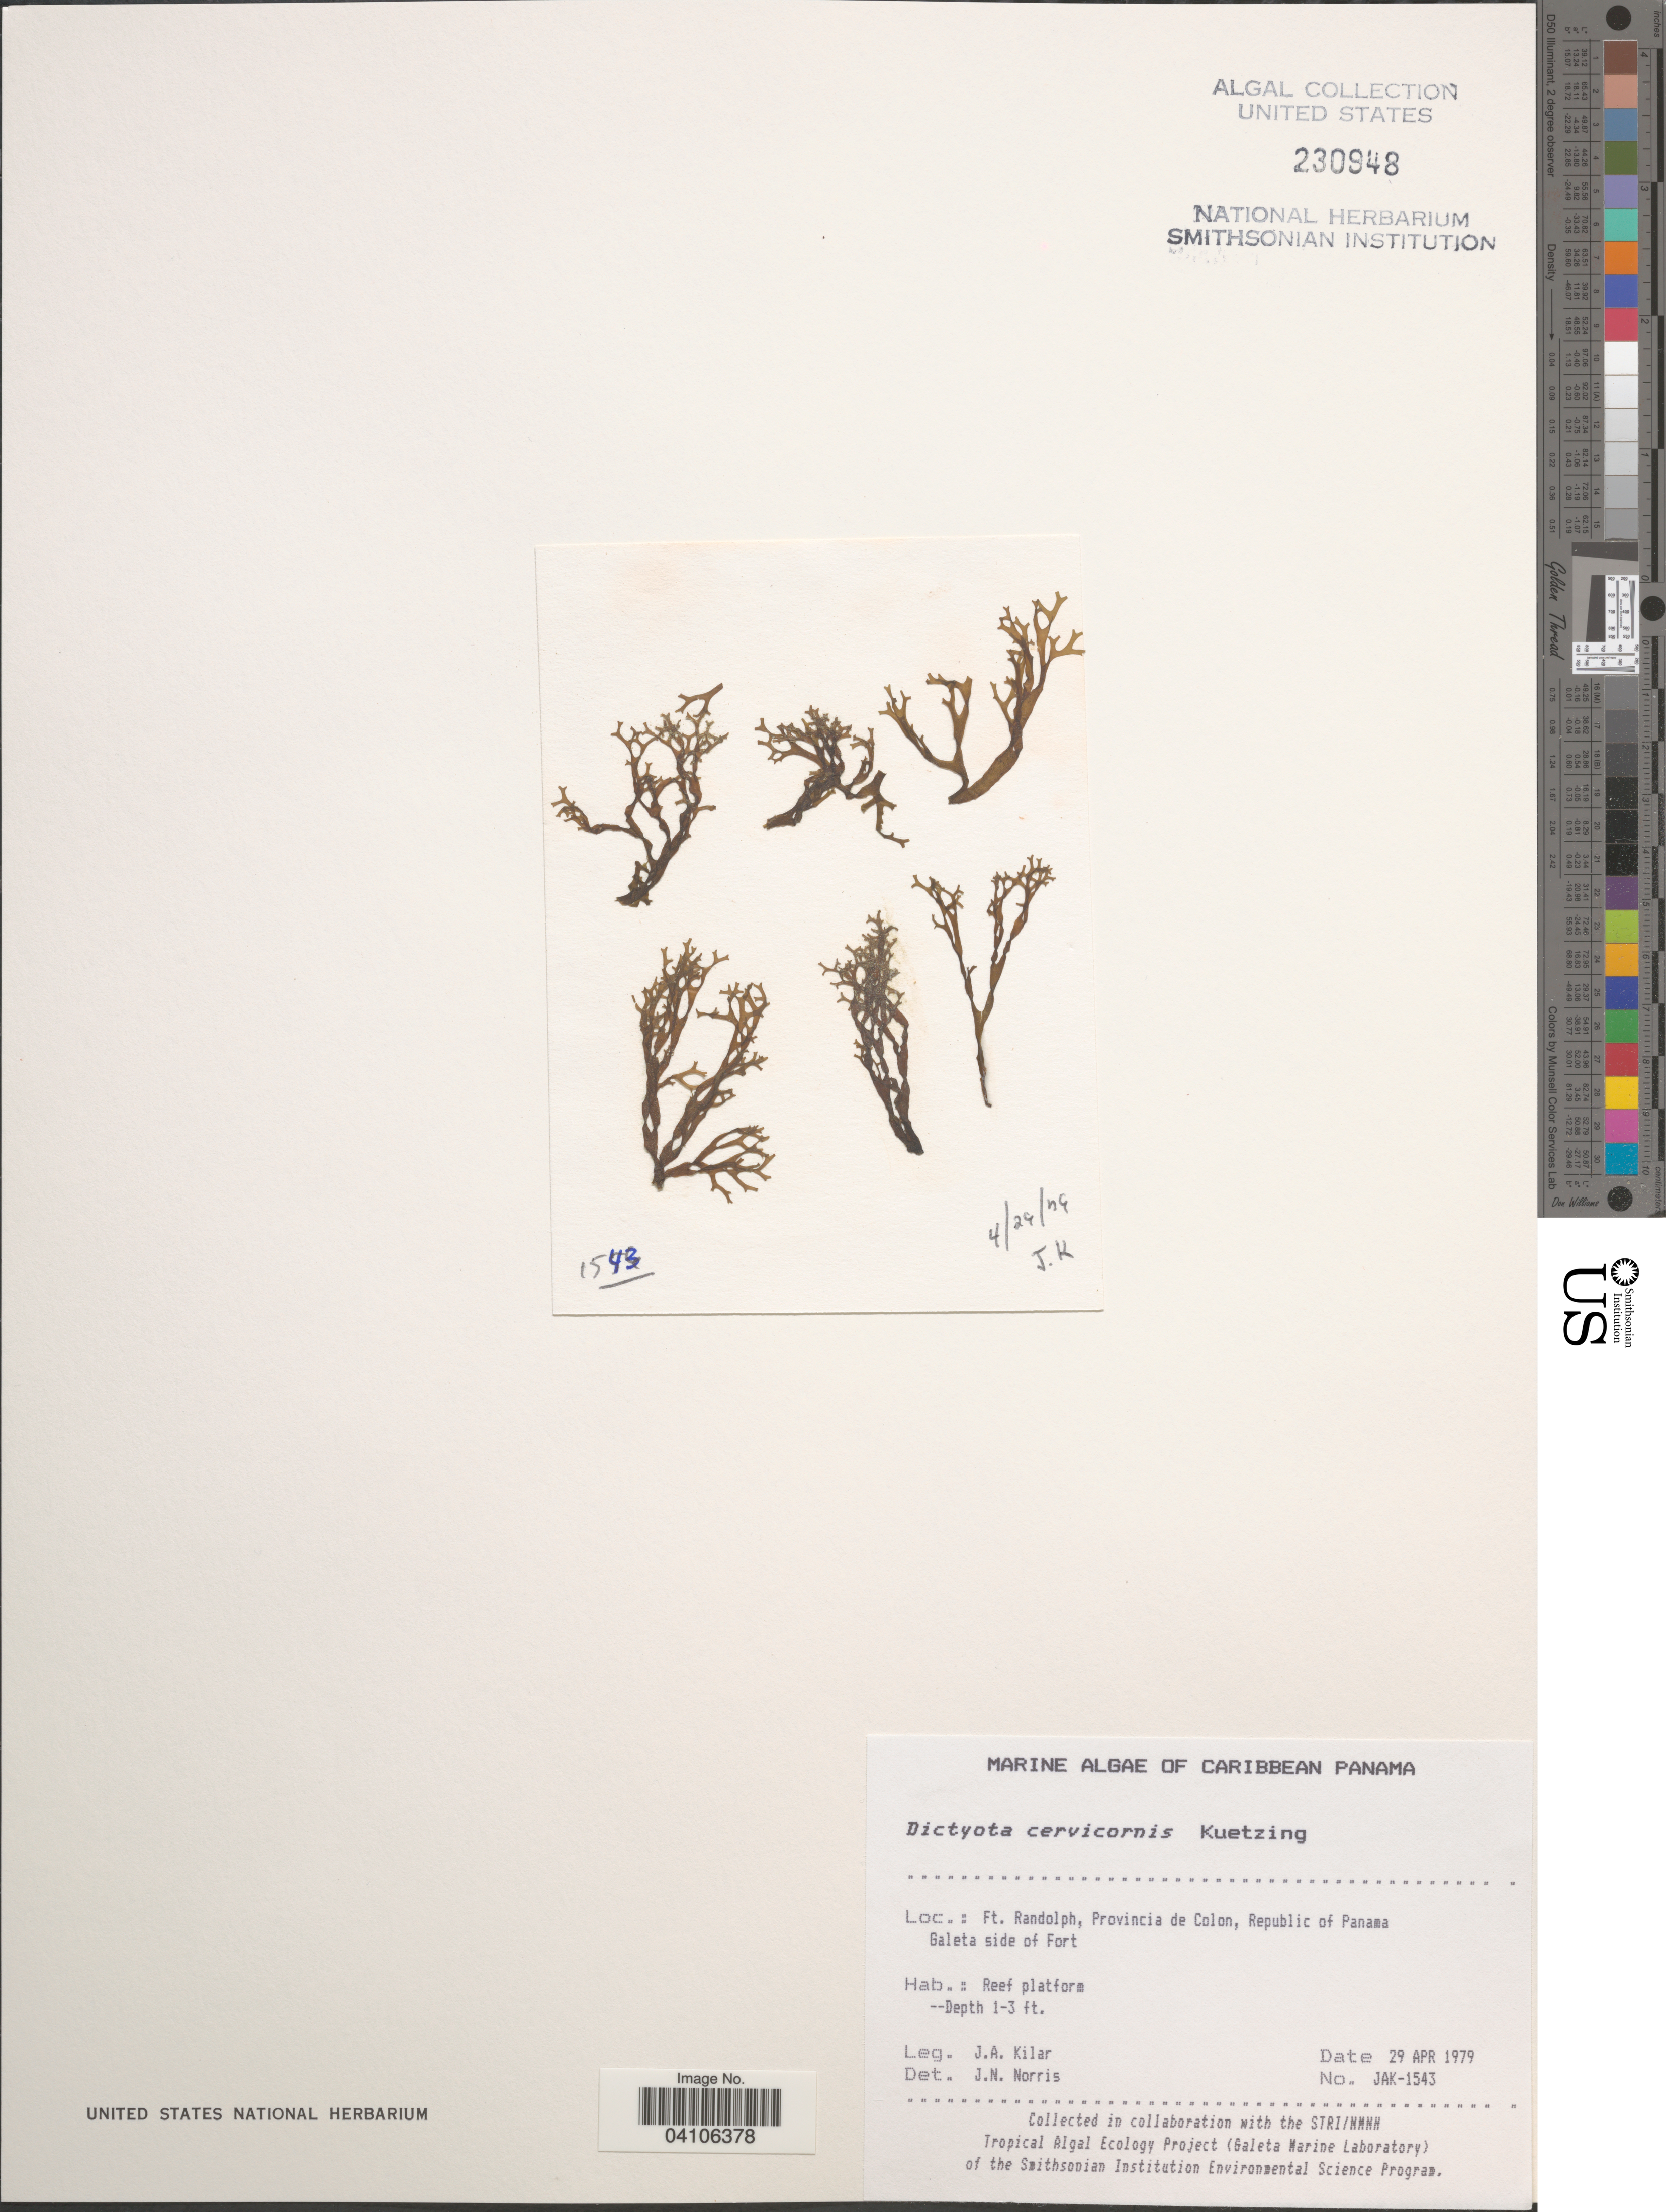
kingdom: Chromista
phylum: Ochrophyta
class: Phaeophyceae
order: Dictyotales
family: Dictyotaceae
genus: Dictyota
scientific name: Dictyota cervicornis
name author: Kütz.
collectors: J. A. Kilar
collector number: JAK-1543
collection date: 1979-04-29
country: Panama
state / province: Colón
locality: Caribbean Panama. Ft. Randolph, Republic of Panama. Galeta side of fort.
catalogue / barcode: US 230948